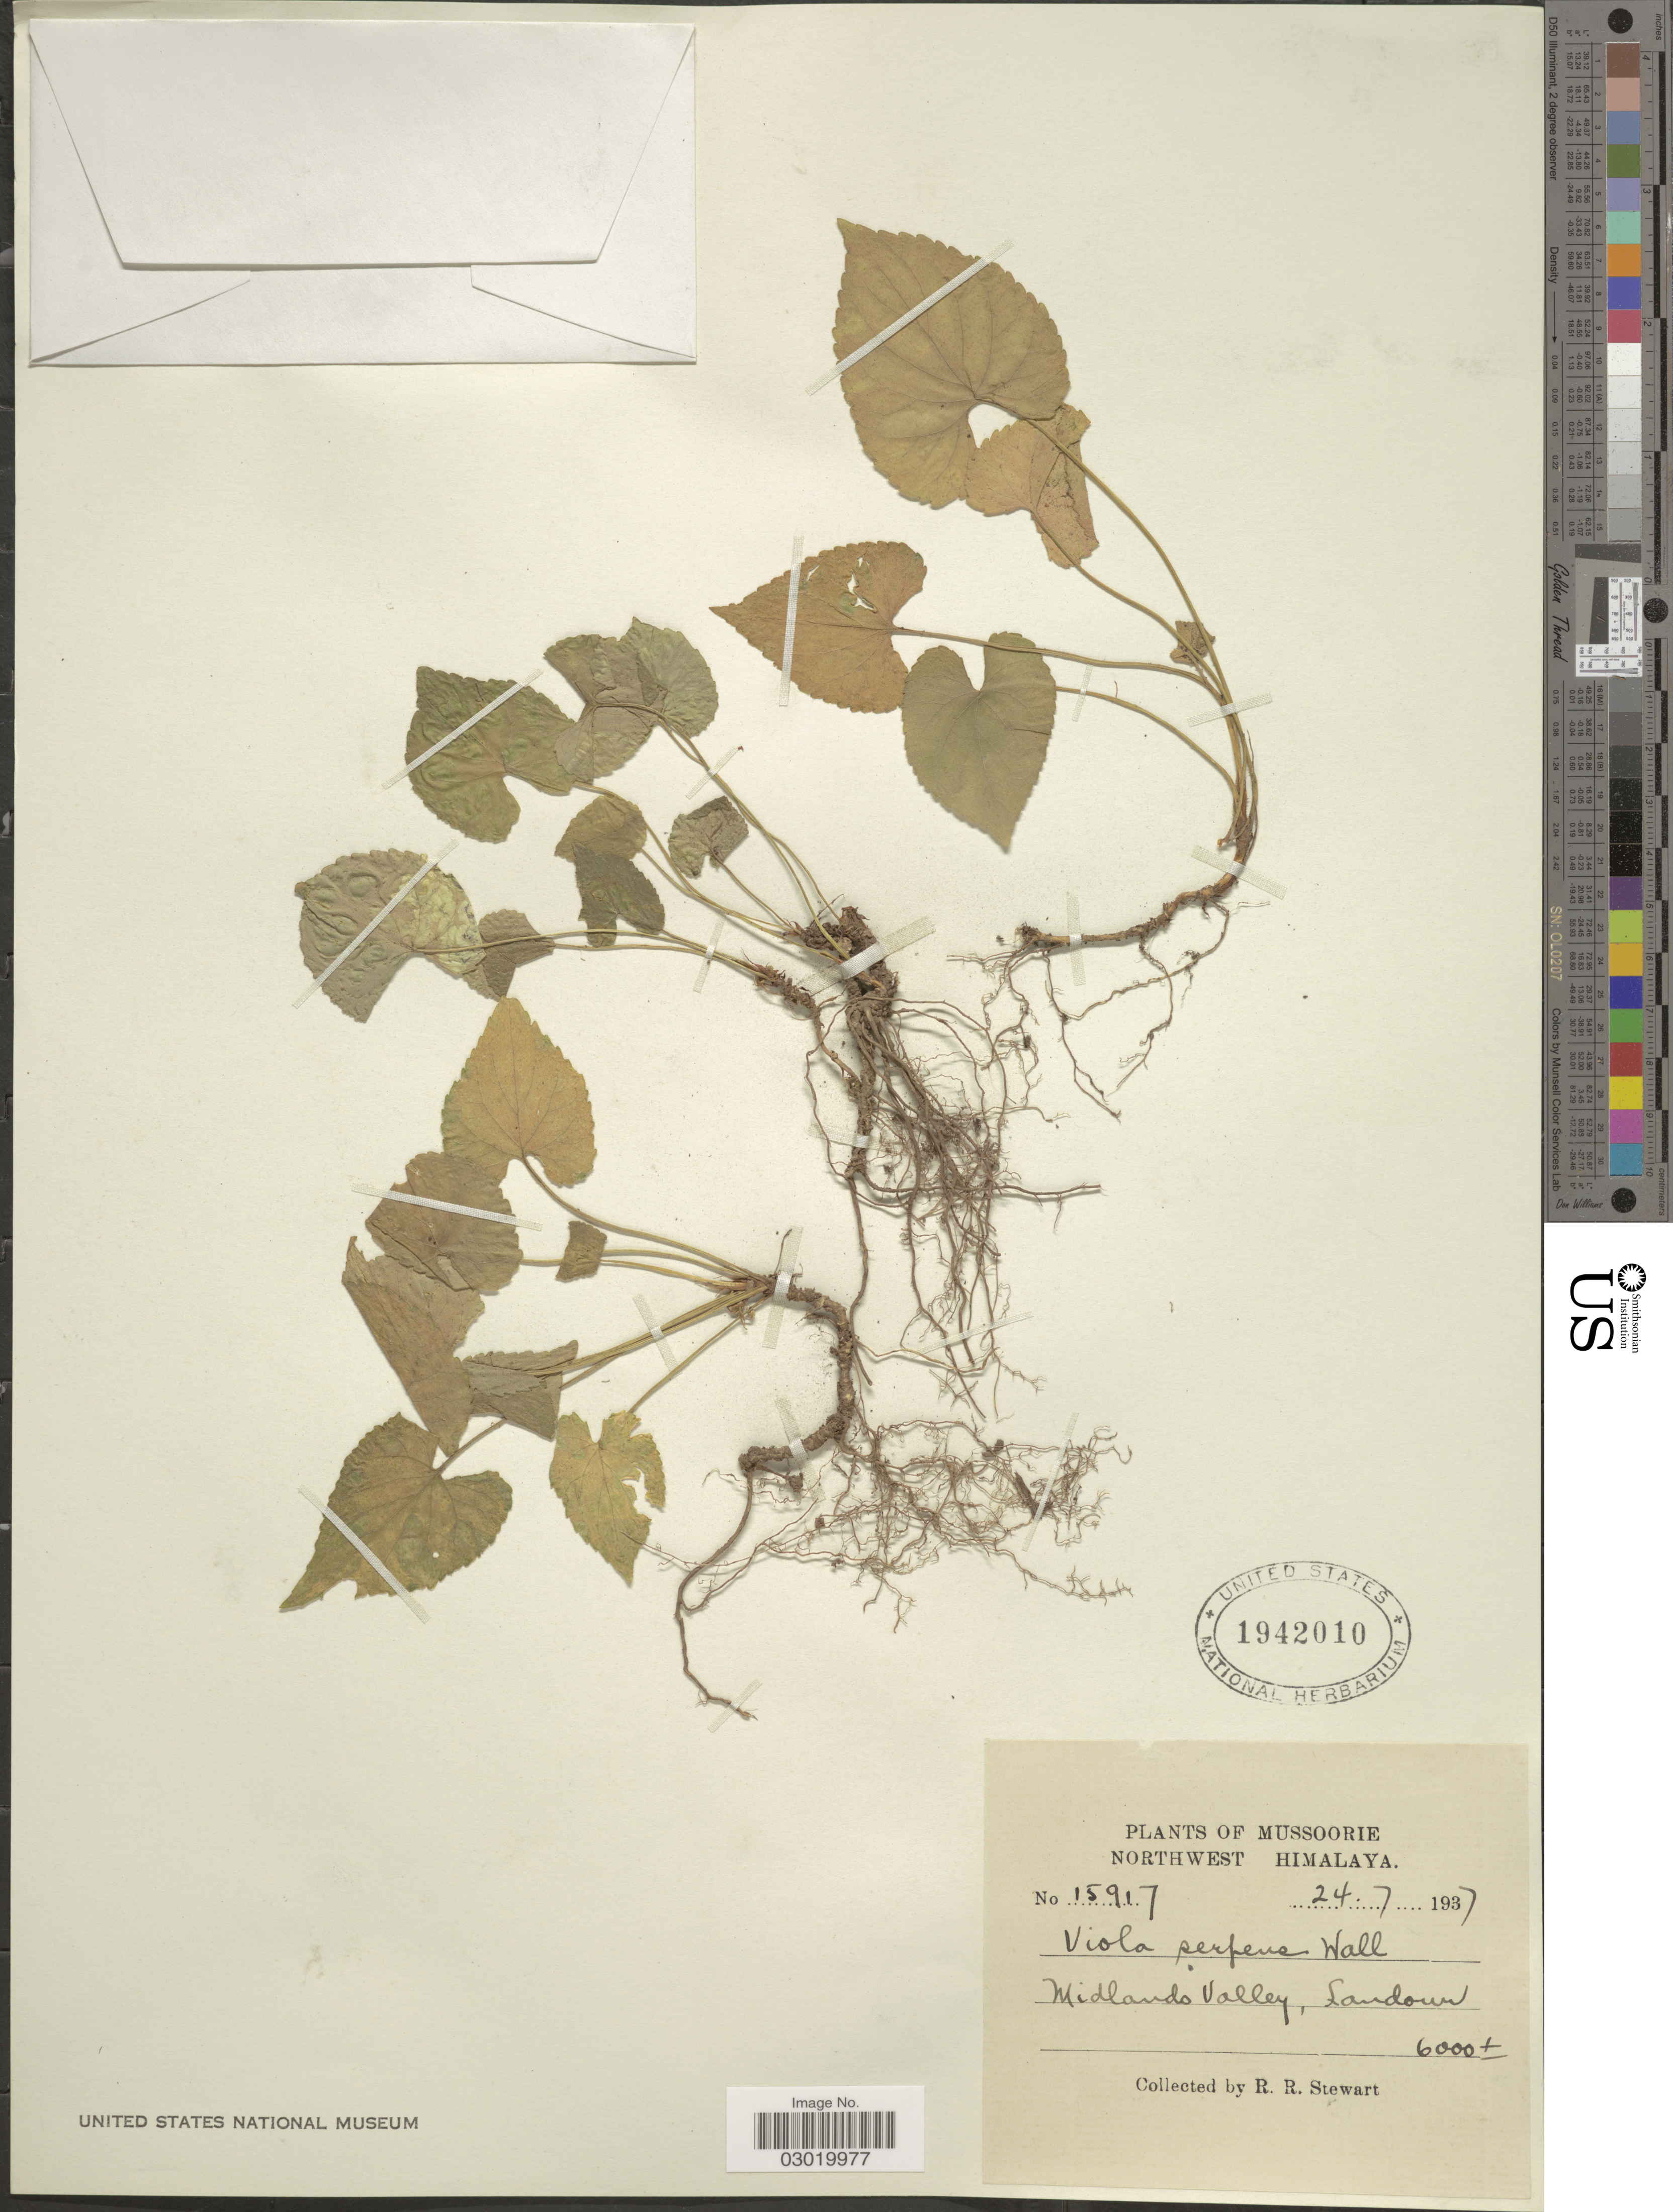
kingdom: Plantae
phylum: Tracheophyta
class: Magnoliopsida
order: Malpighiales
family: Violaceae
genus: Viola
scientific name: Viola pilosa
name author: Blume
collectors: R. Stewart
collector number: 15917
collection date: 1937-07-24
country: India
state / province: Uttarakhand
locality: Mussoorie. Northwest Himalaya. Midlands Valley, Landour.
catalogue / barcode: US 1942010